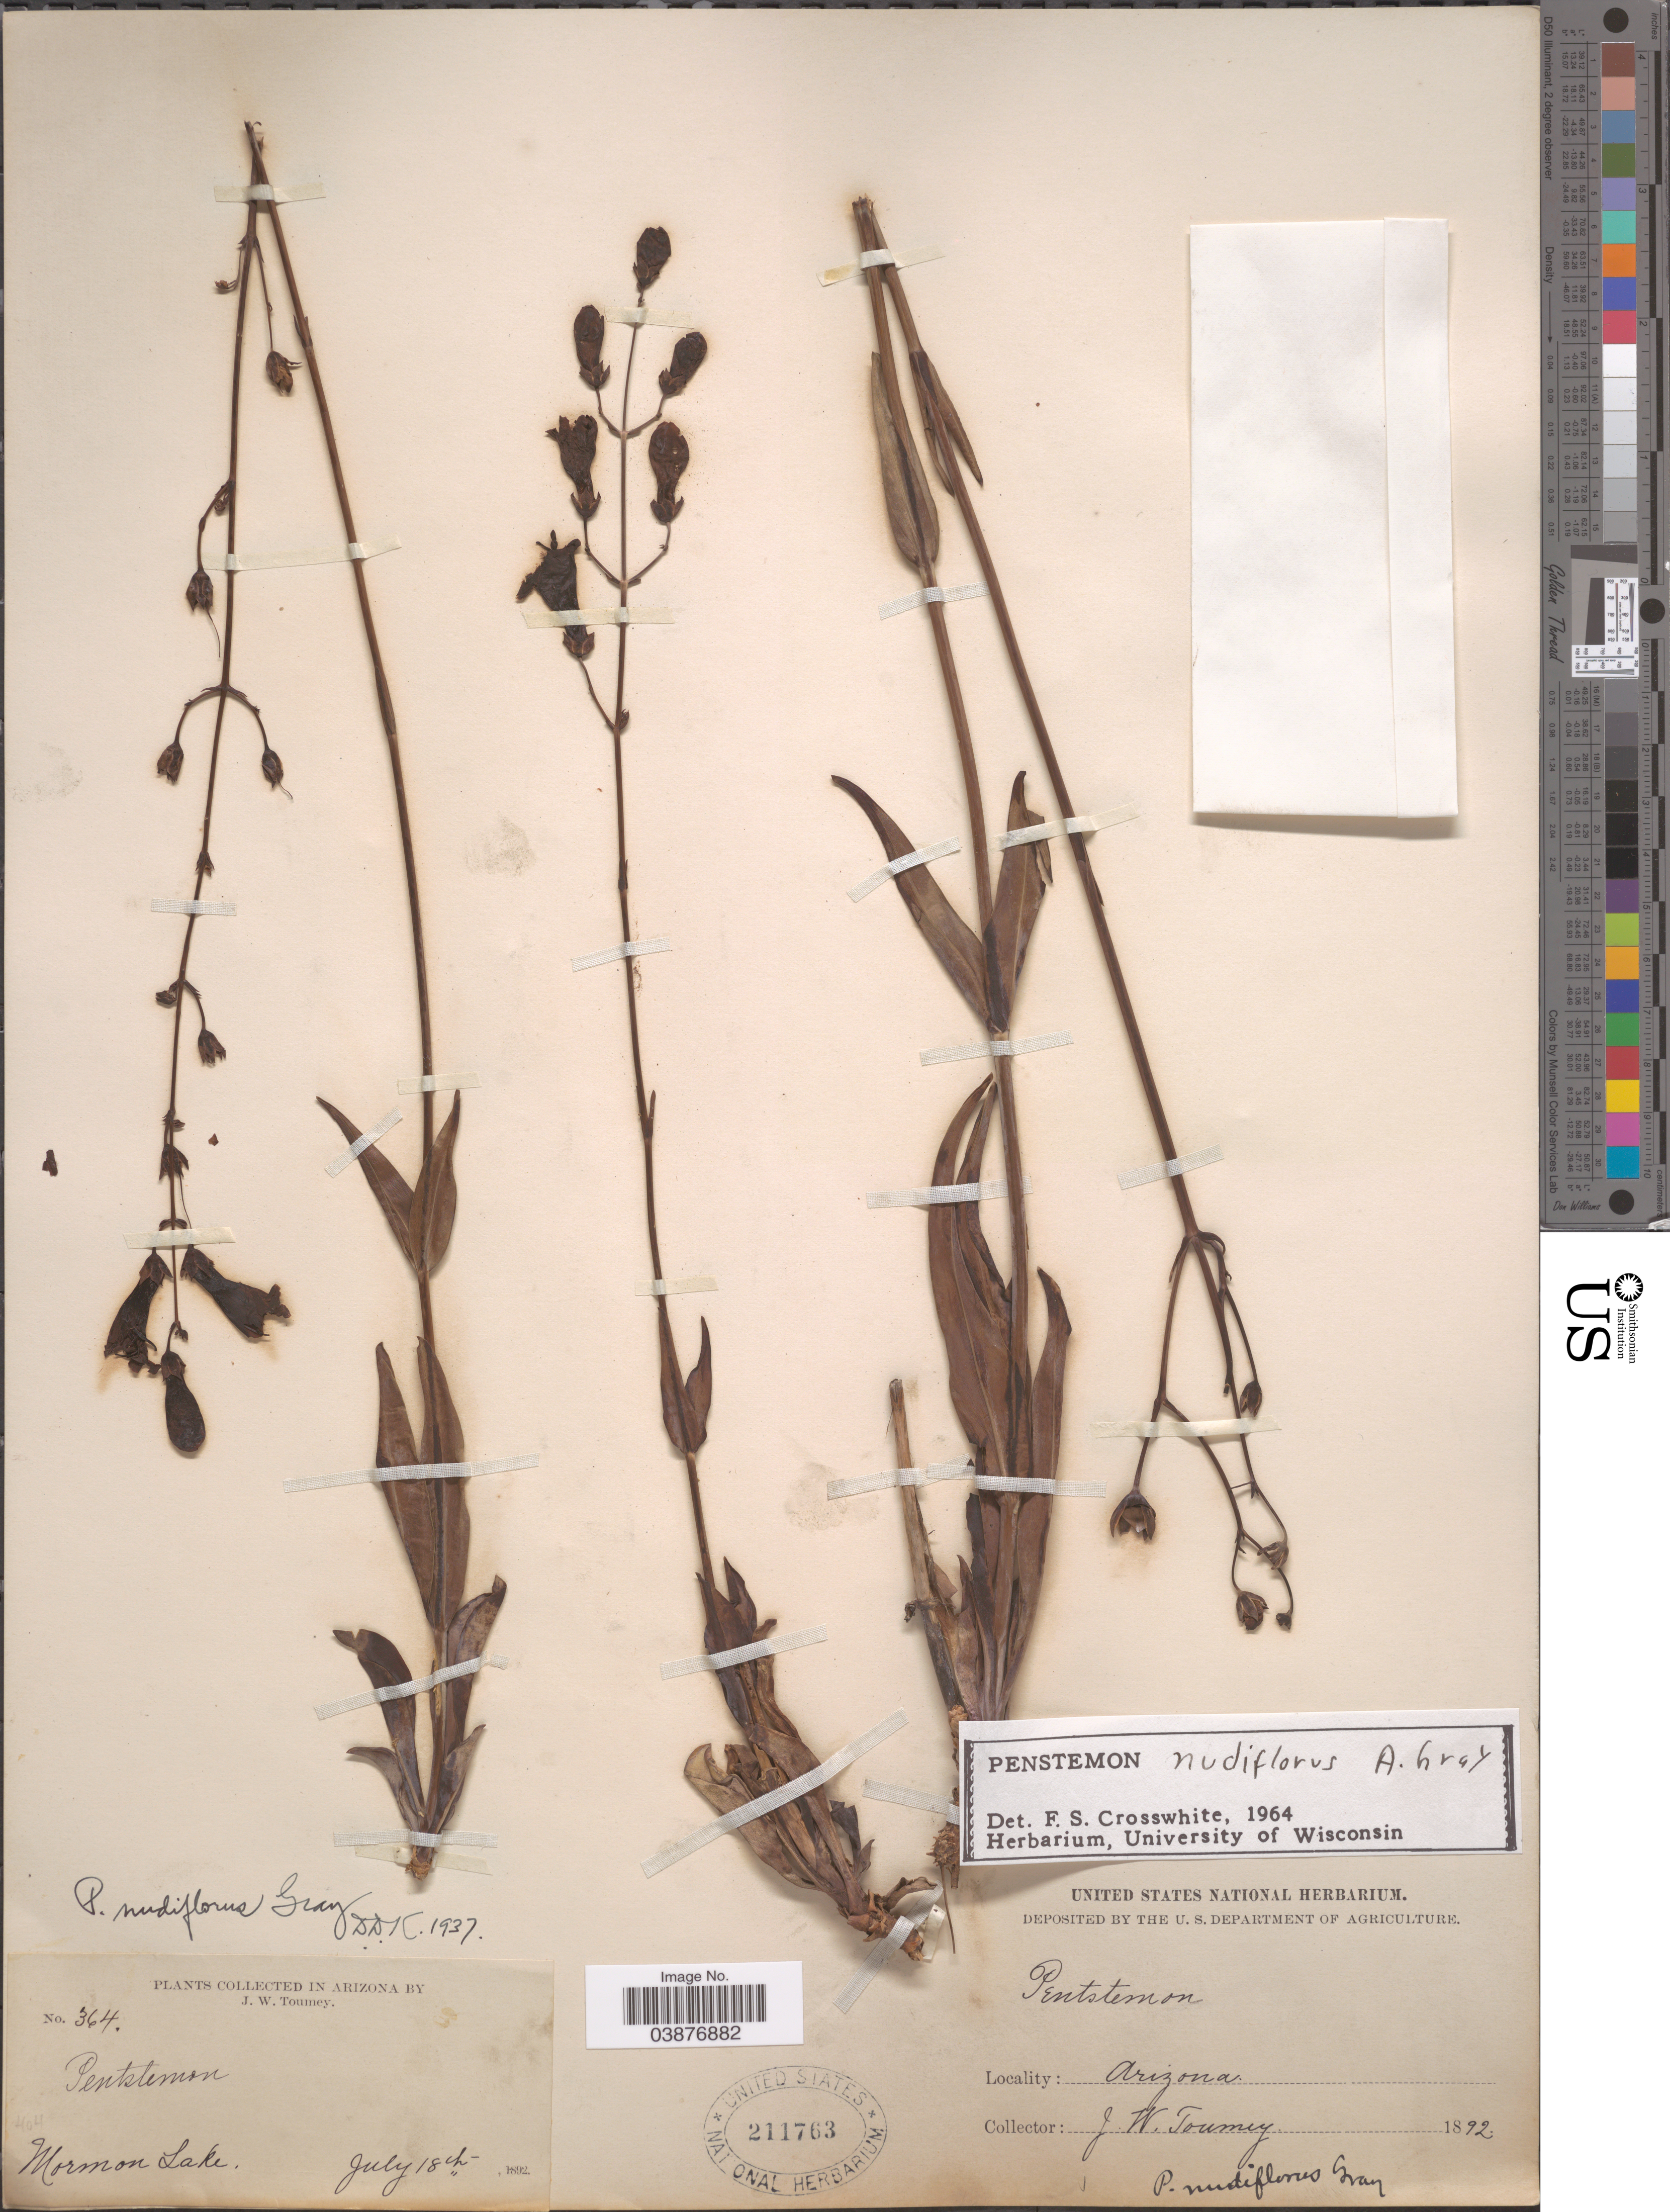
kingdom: Plantae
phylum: Tracheophyta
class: Magnoliopsida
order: Lamiales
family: Plantaginaceae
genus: Penstemon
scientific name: Penstemon nudiflorus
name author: A. Gray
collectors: J. W. Toumey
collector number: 364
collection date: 1892-07-18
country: United States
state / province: Arizona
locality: Mormon Lake.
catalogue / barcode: US 211763